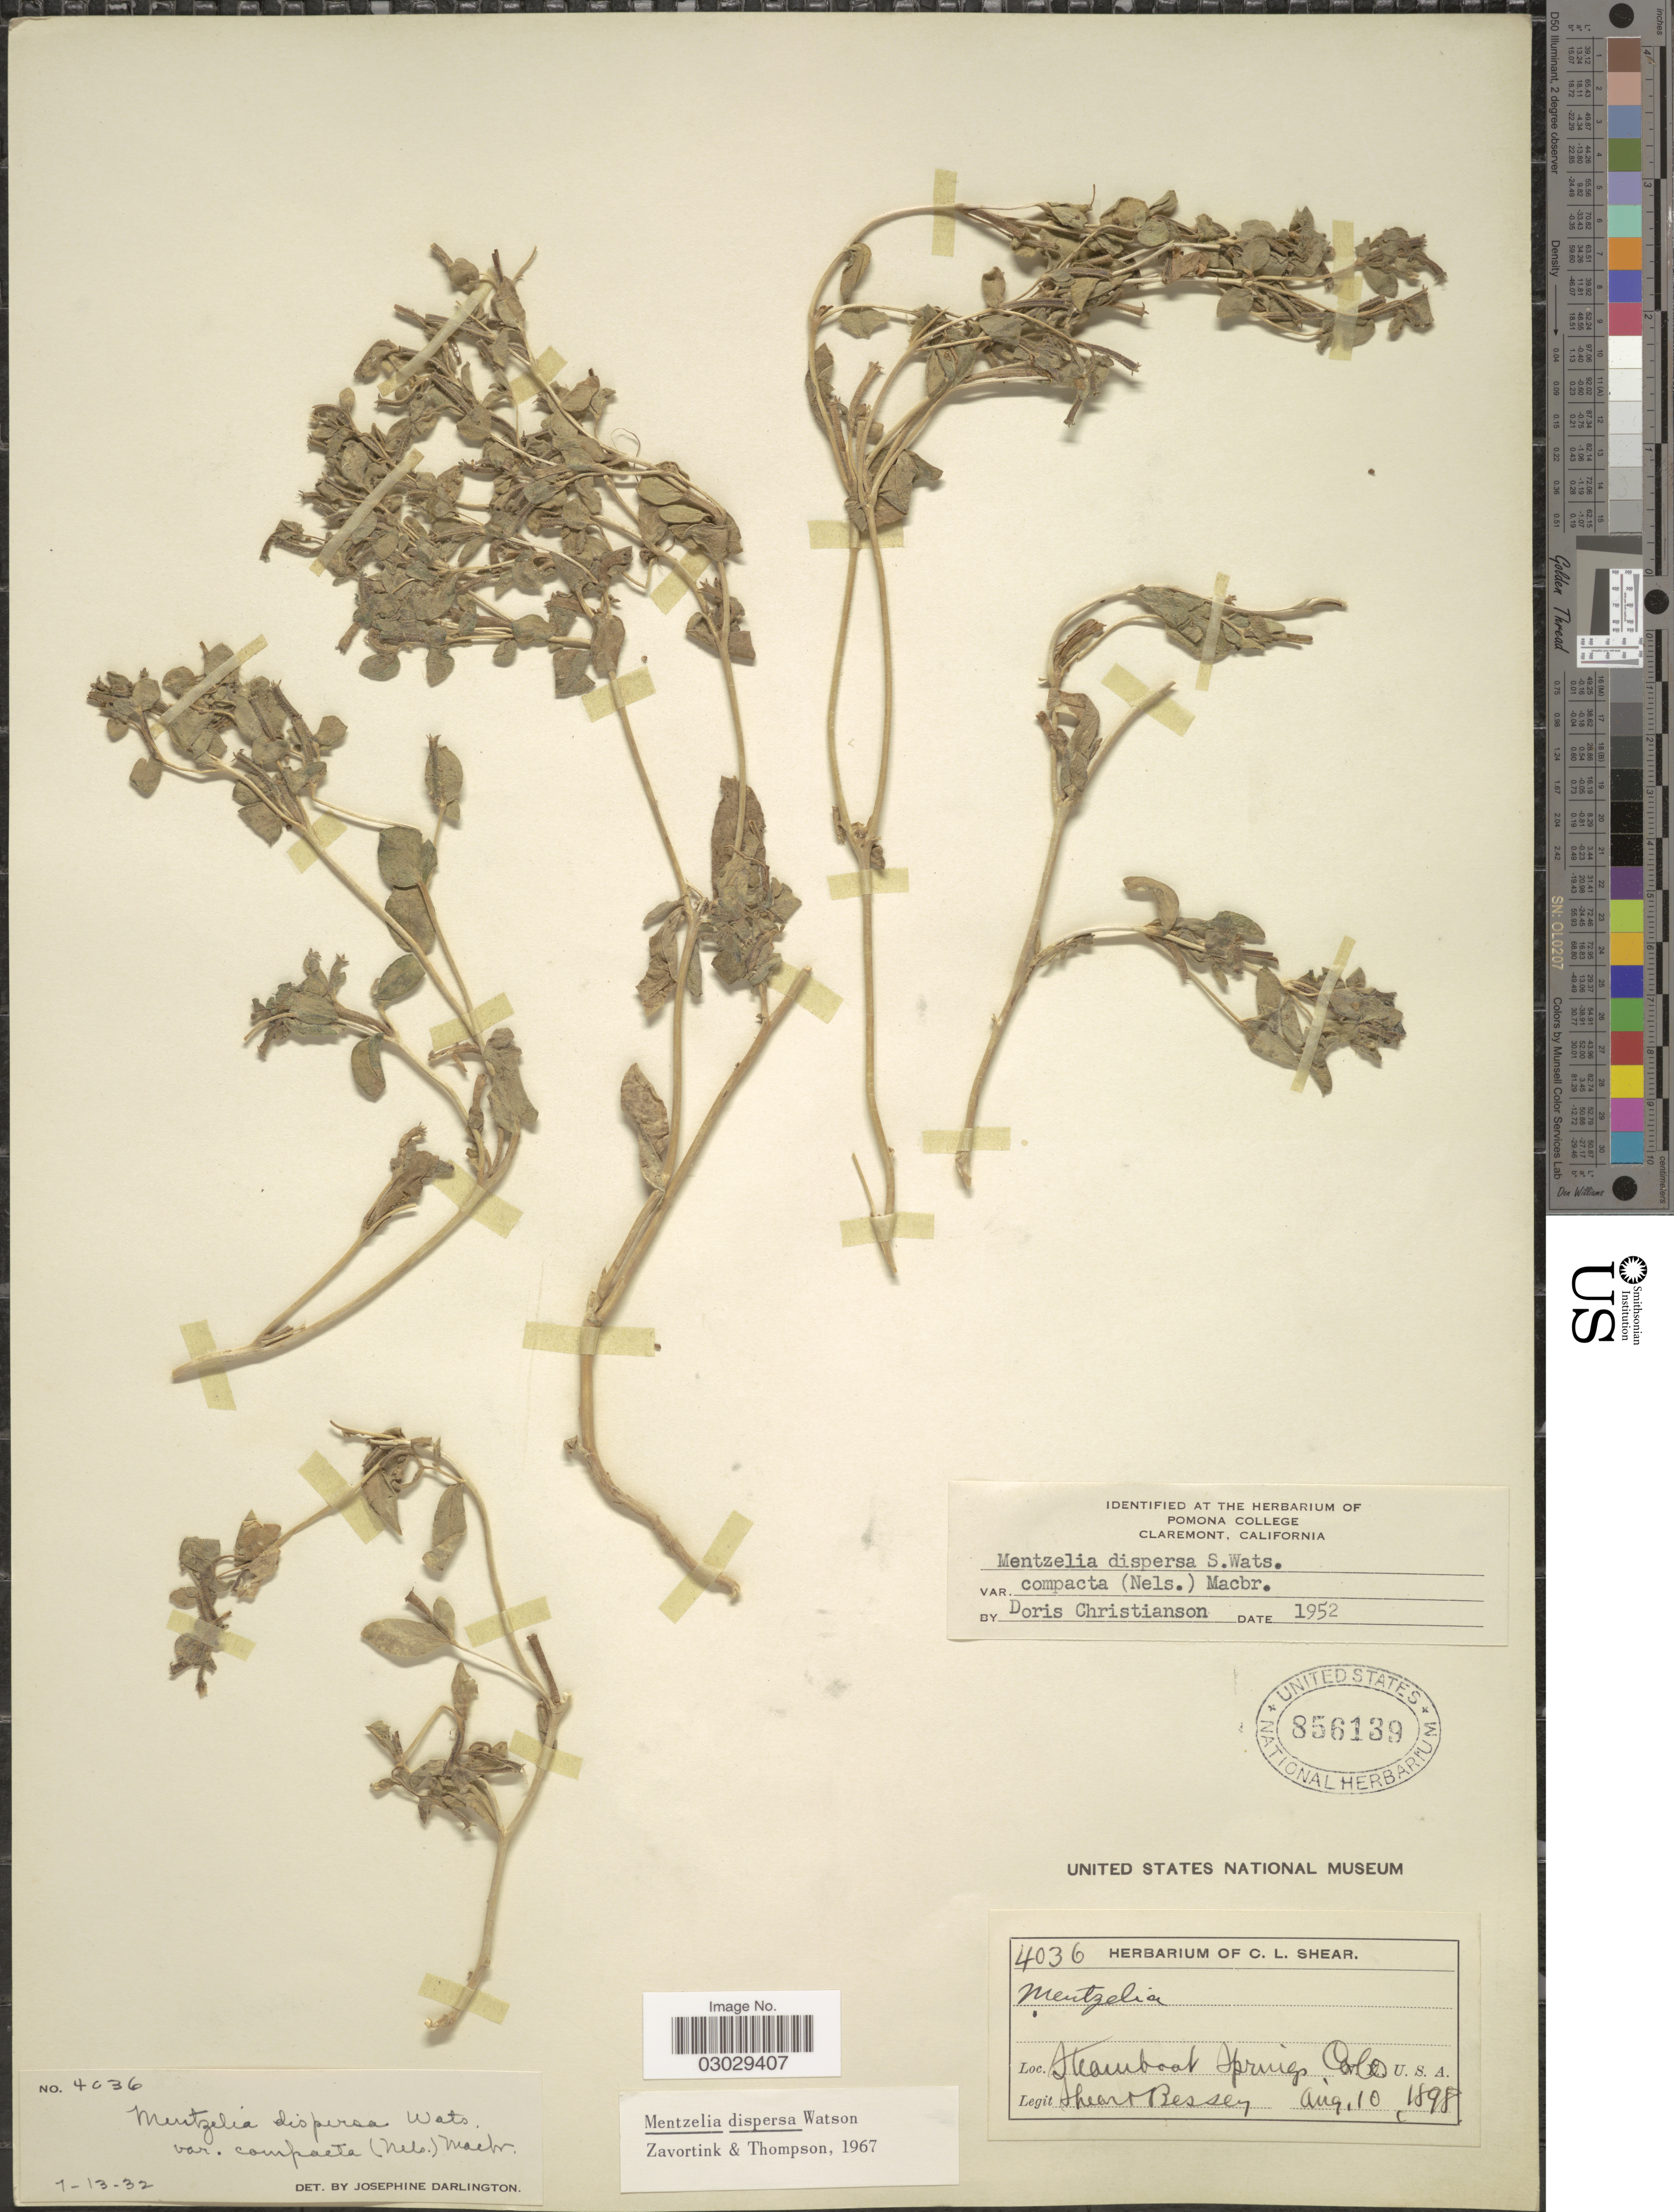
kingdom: Plantae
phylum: Tracheophyta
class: Magnoliopsida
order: Cornales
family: Loasaceae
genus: Mentzelia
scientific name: Mentzelia dispersa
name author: S. Watson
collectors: -- Shear & -. Bessey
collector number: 4036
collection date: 1898-08-10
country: United States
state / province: Colorado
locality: Steamboat Springs.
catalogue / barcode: US 856139